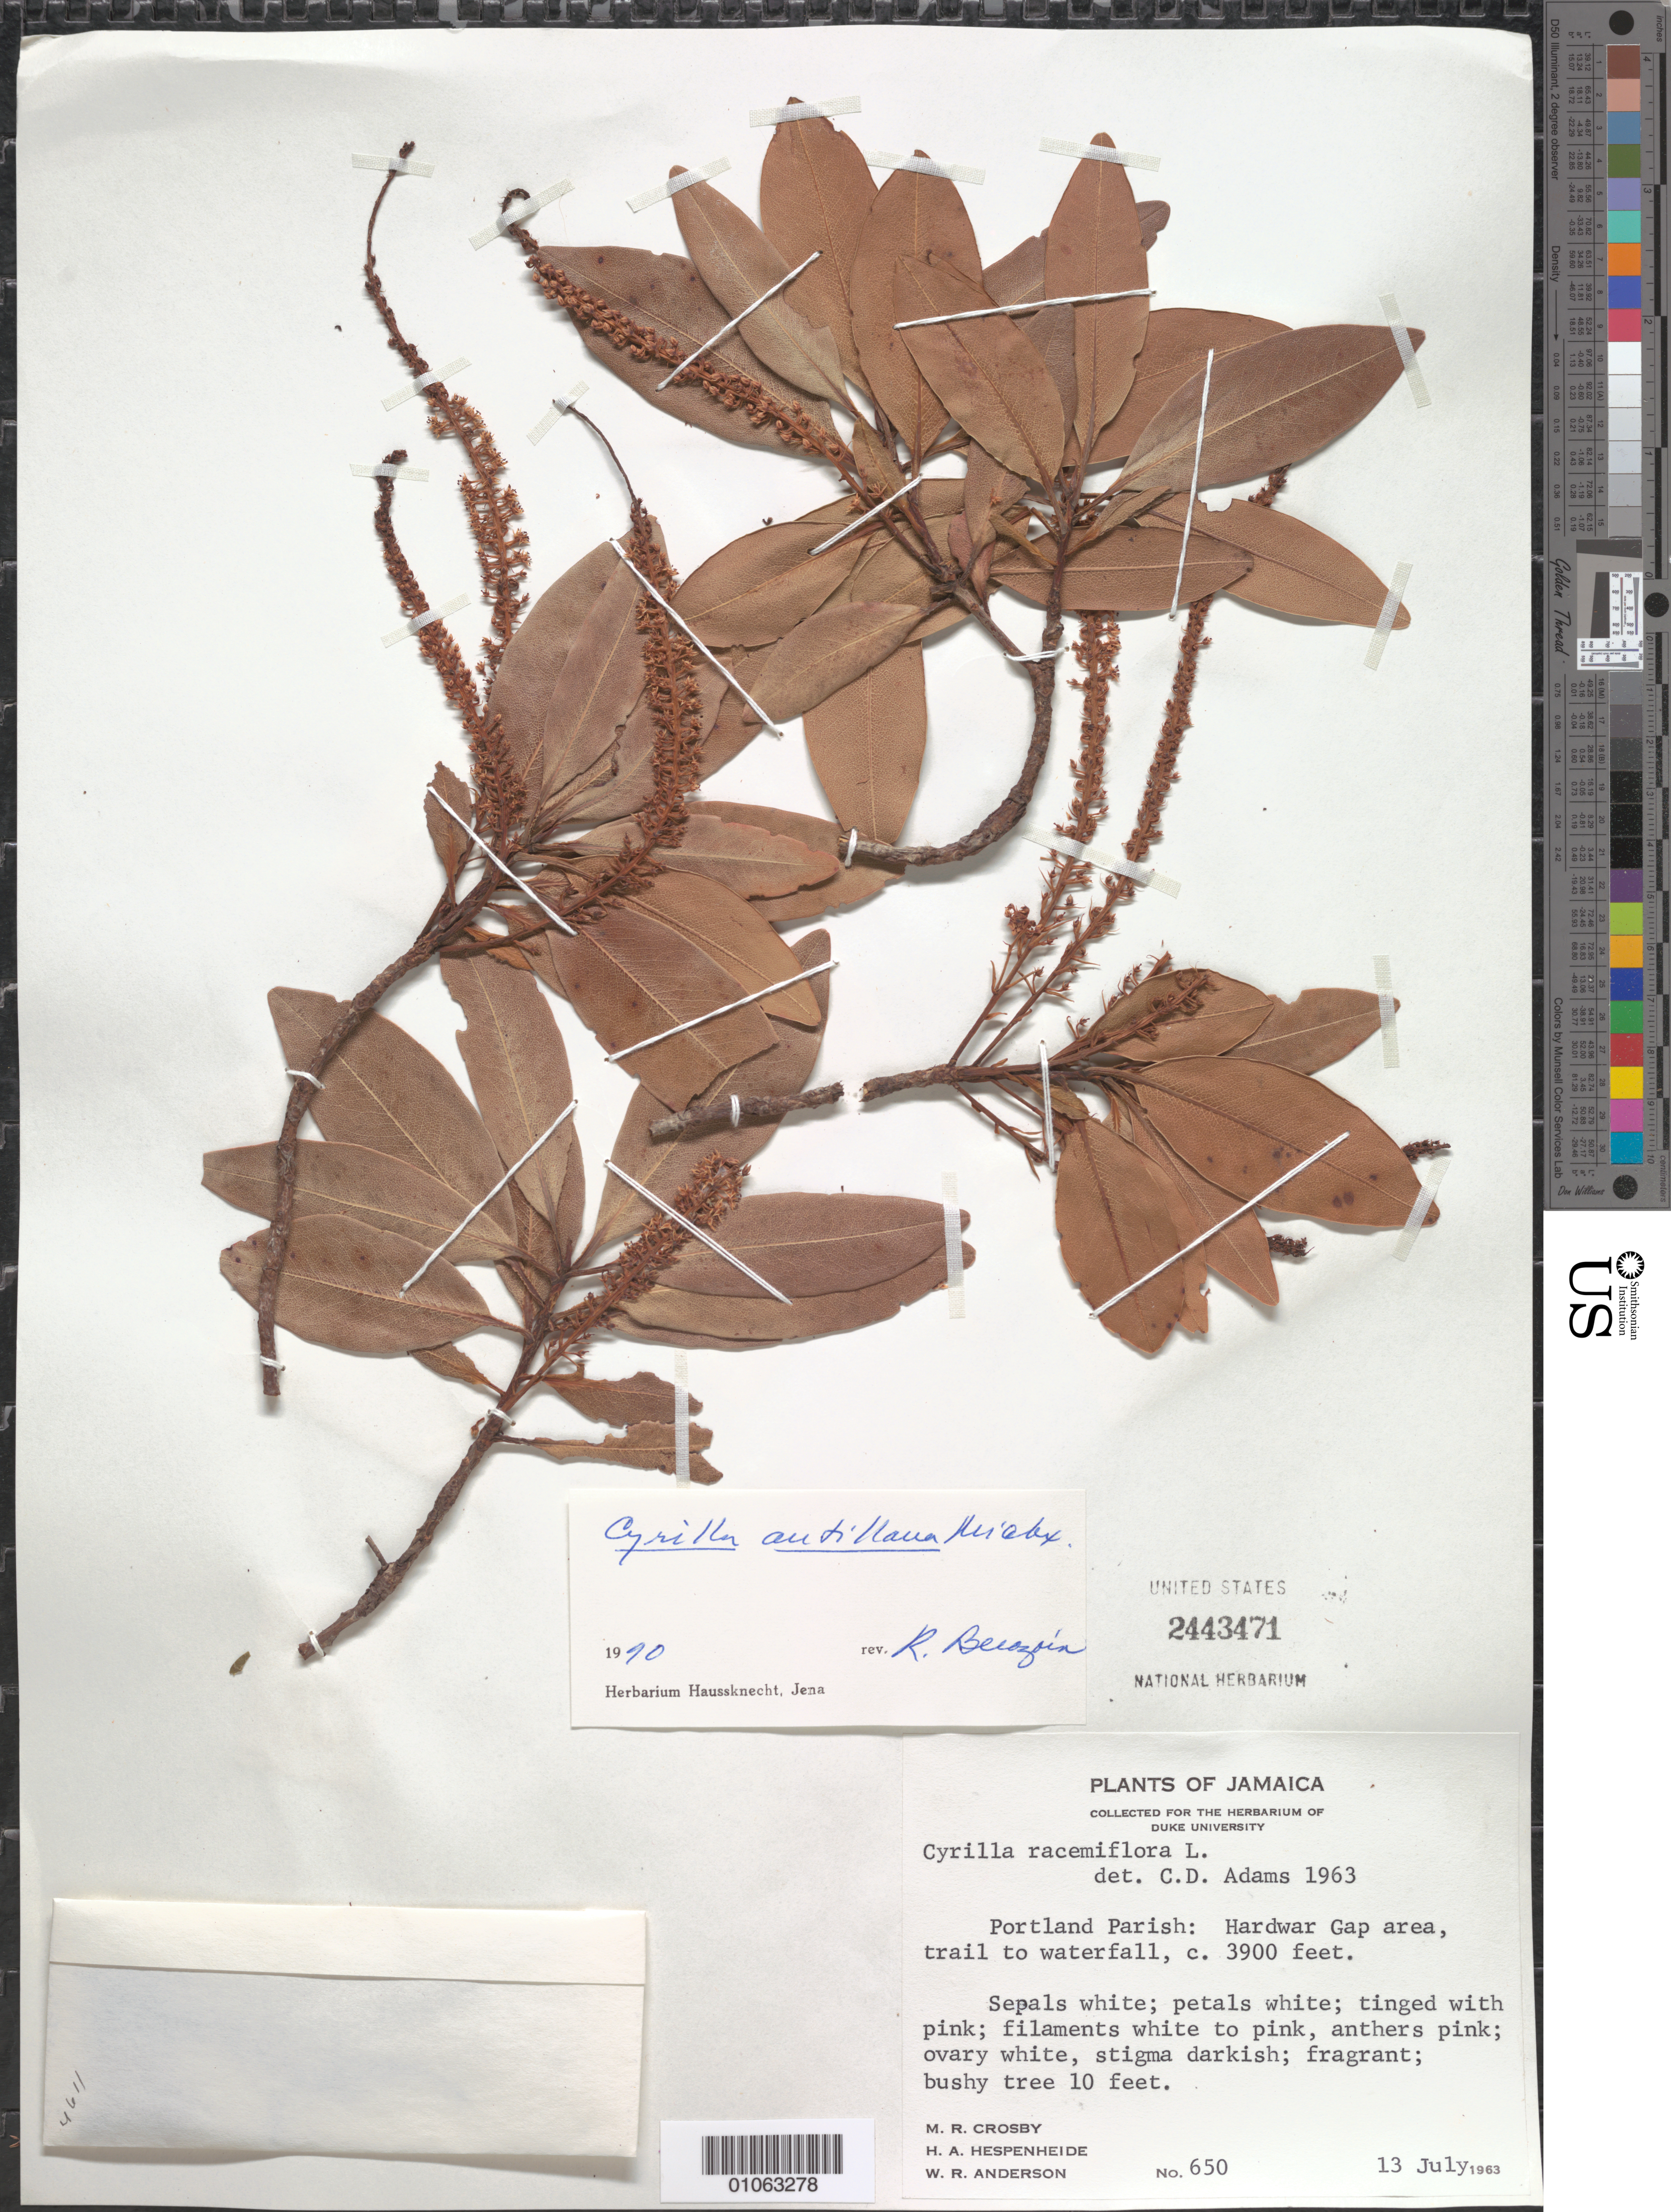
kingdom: Plantae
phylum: Tracheophyta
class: Magnoliopsida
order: Ericales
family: Cyrillaceae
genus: Cyrilla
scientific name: Cyrilla antillana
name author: Michx.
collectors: M. R. Crosby, E. Hespenheide & W. R. Anderson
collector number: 650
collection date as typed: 13 Jul 1963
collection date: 1963-07-13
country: Jamaica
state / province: Portland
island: Jamaica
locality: Hardward gap area, trail of waterfall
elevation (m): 1189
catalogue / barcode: US 2443471